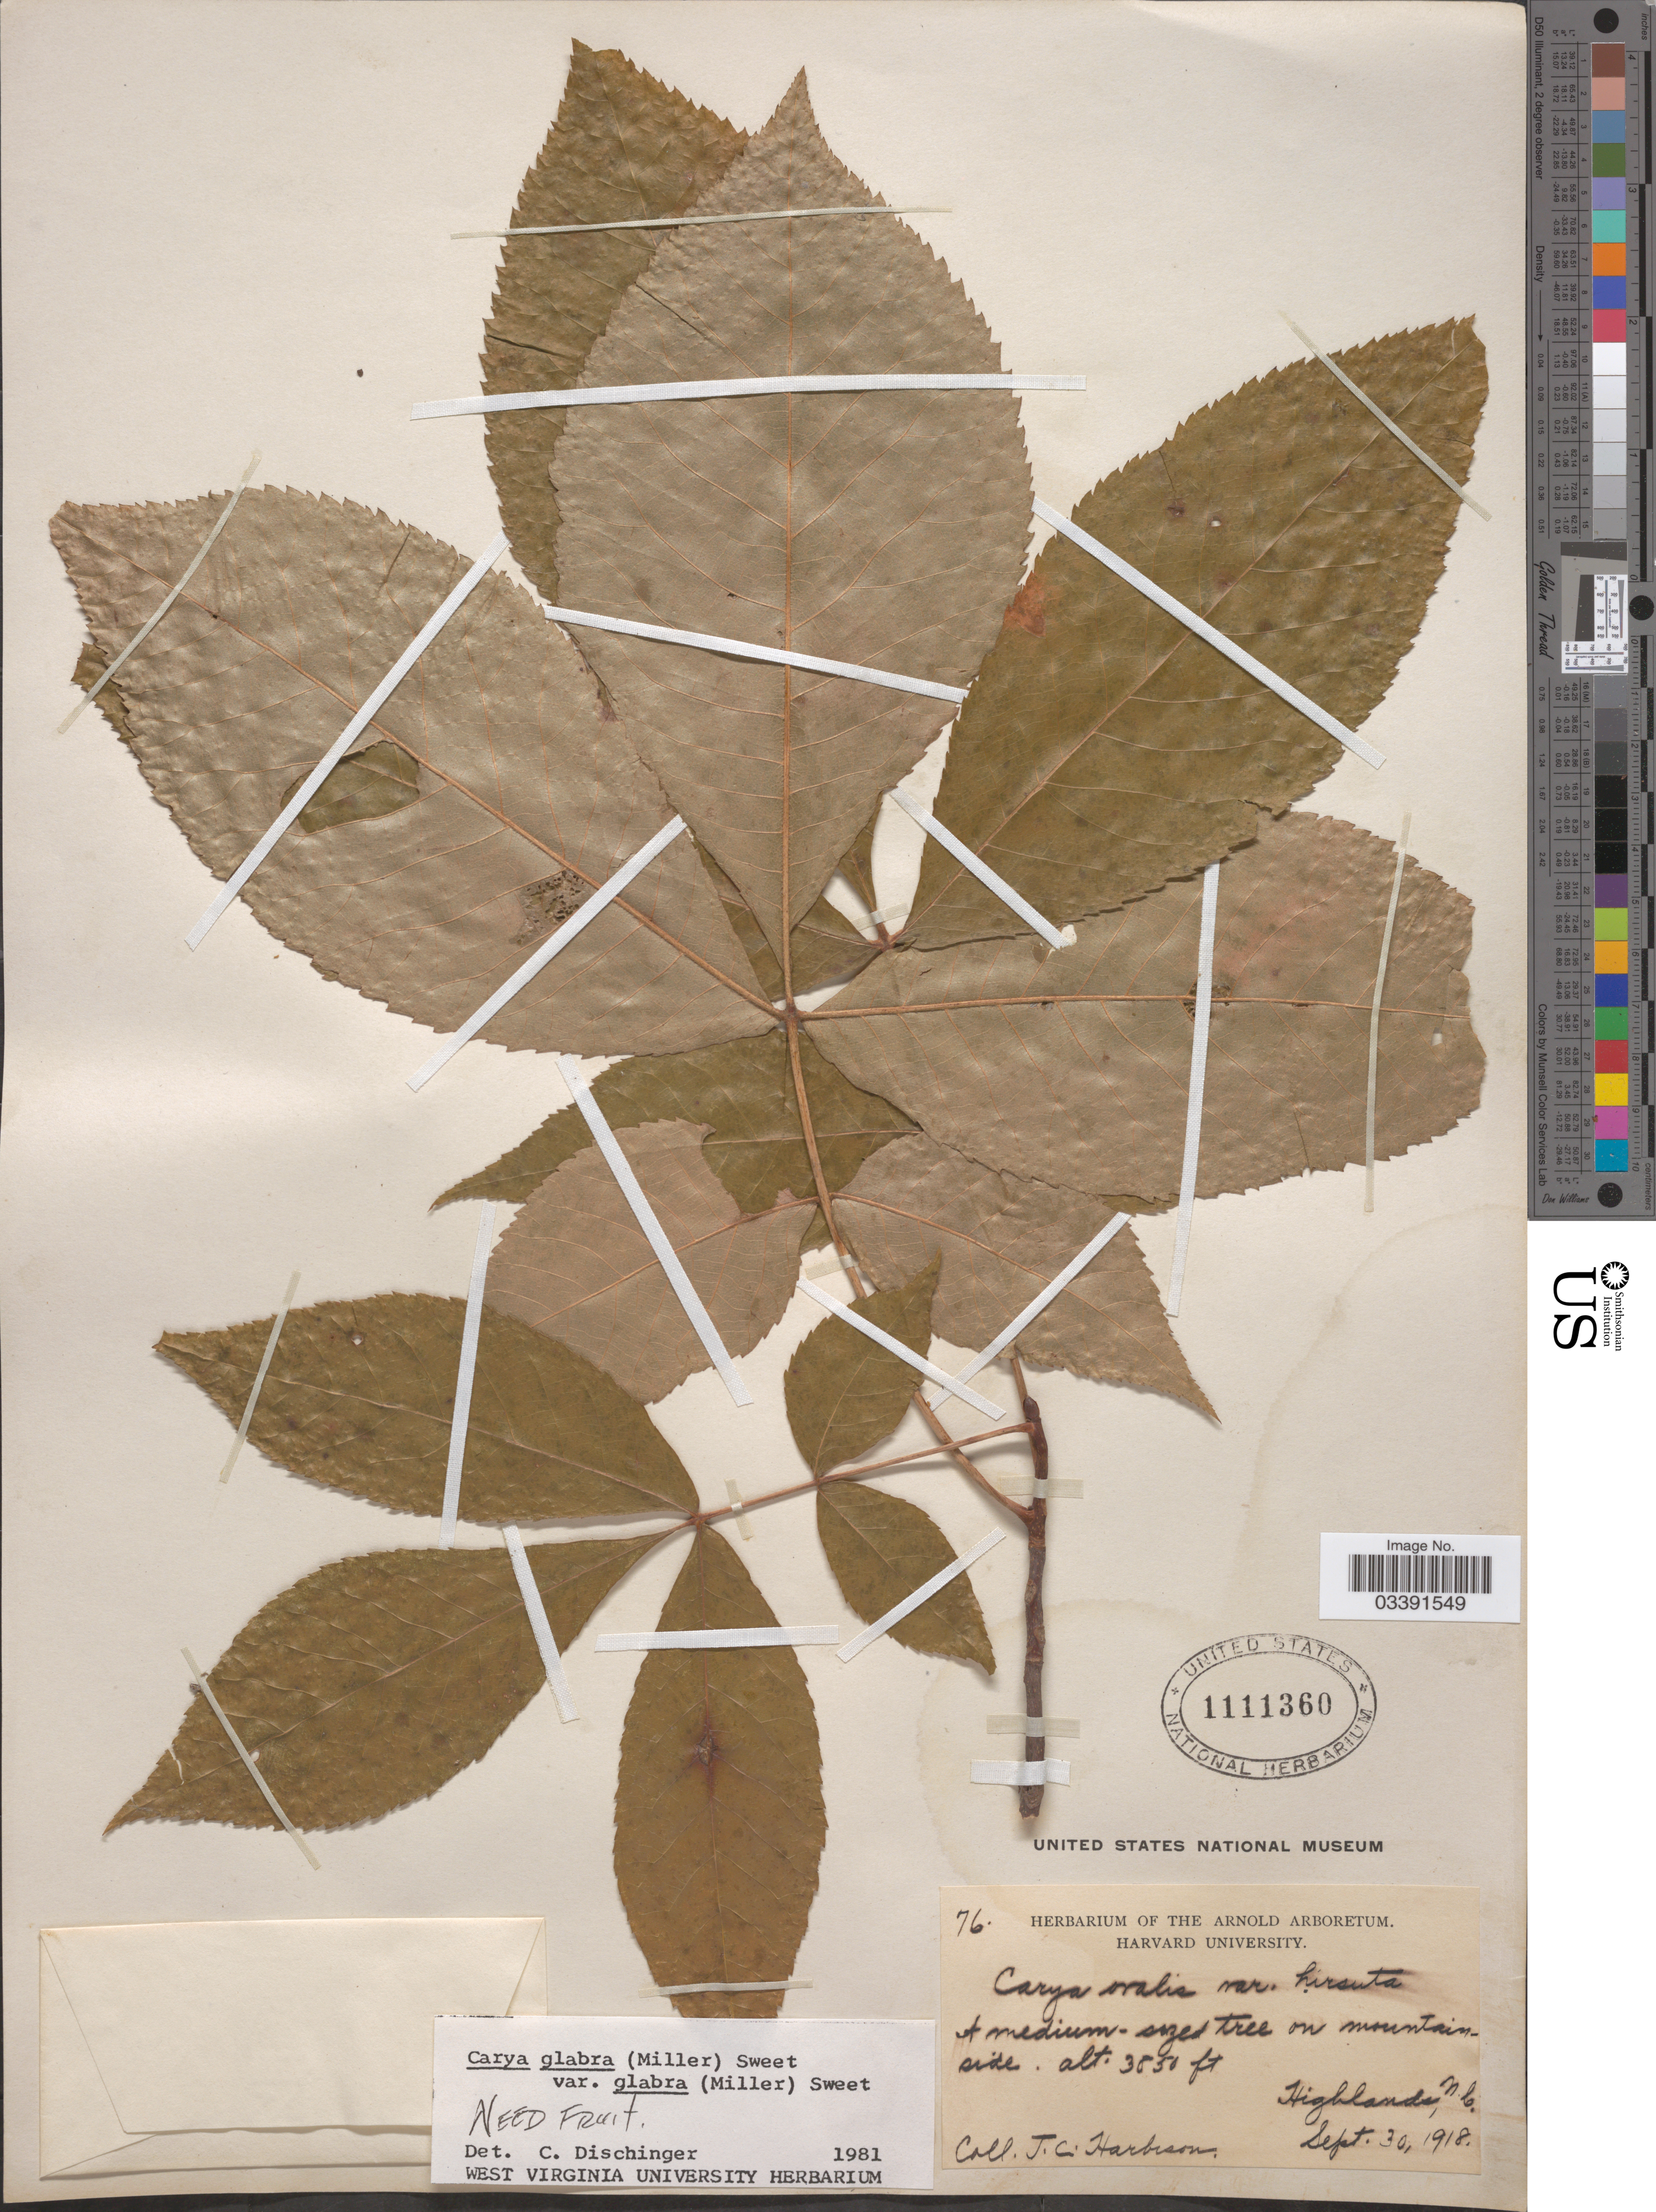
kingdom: Plantae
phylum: Tracheophyta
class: Magnoliopsida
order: Fagales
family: Juglandaceae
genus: Carya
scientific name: Carya glabra var. glabra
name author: (Mill.) Sweet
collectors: T. Harbison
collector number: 76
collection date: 1918-09-30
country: United States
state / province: North Carolina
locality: Highlands, N.C.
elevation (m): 1173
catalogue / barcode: US 1111360